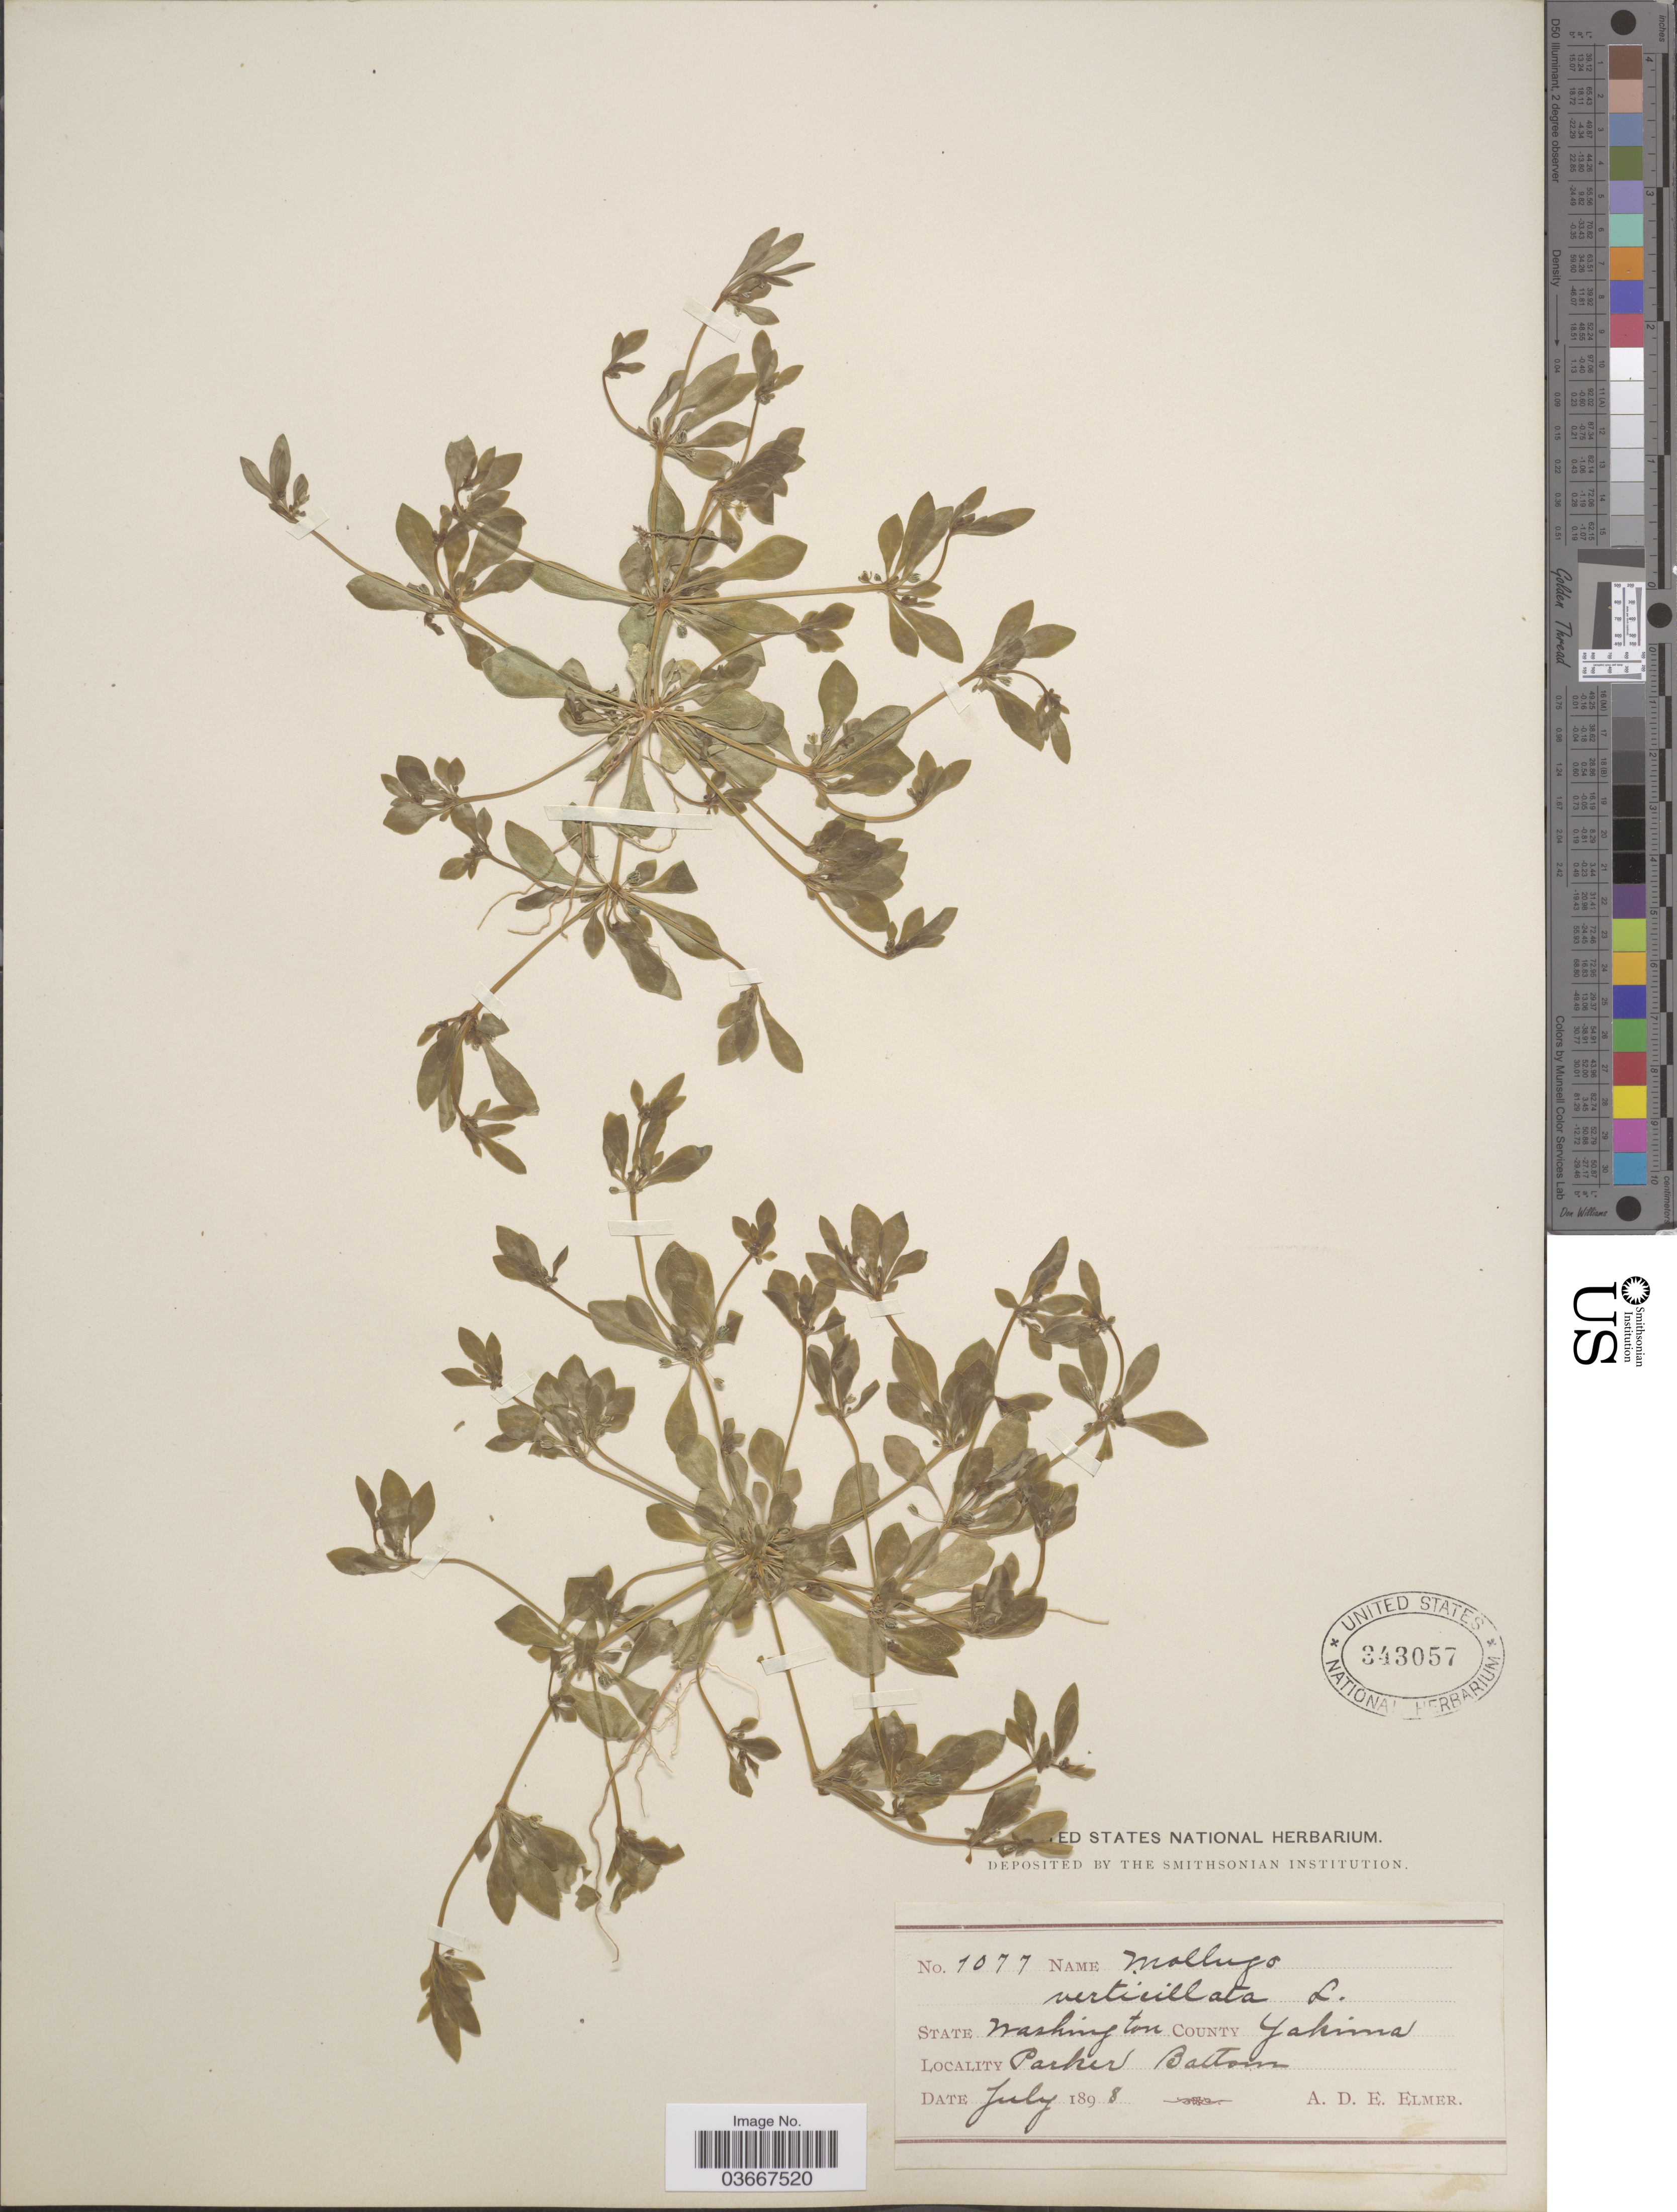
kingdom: Plantae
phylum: Tracheophyta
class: Magnoliopsida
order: Caryophyllales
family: Molluginaceae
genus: Mollugo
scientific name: Mollugo verticillata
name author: L.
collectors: A. D. E. Elmer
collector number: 1077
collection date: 1898-07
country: United States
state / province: Washington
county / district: Yakima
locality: County Yakima. Parker Baltons.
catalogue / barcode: US 343057